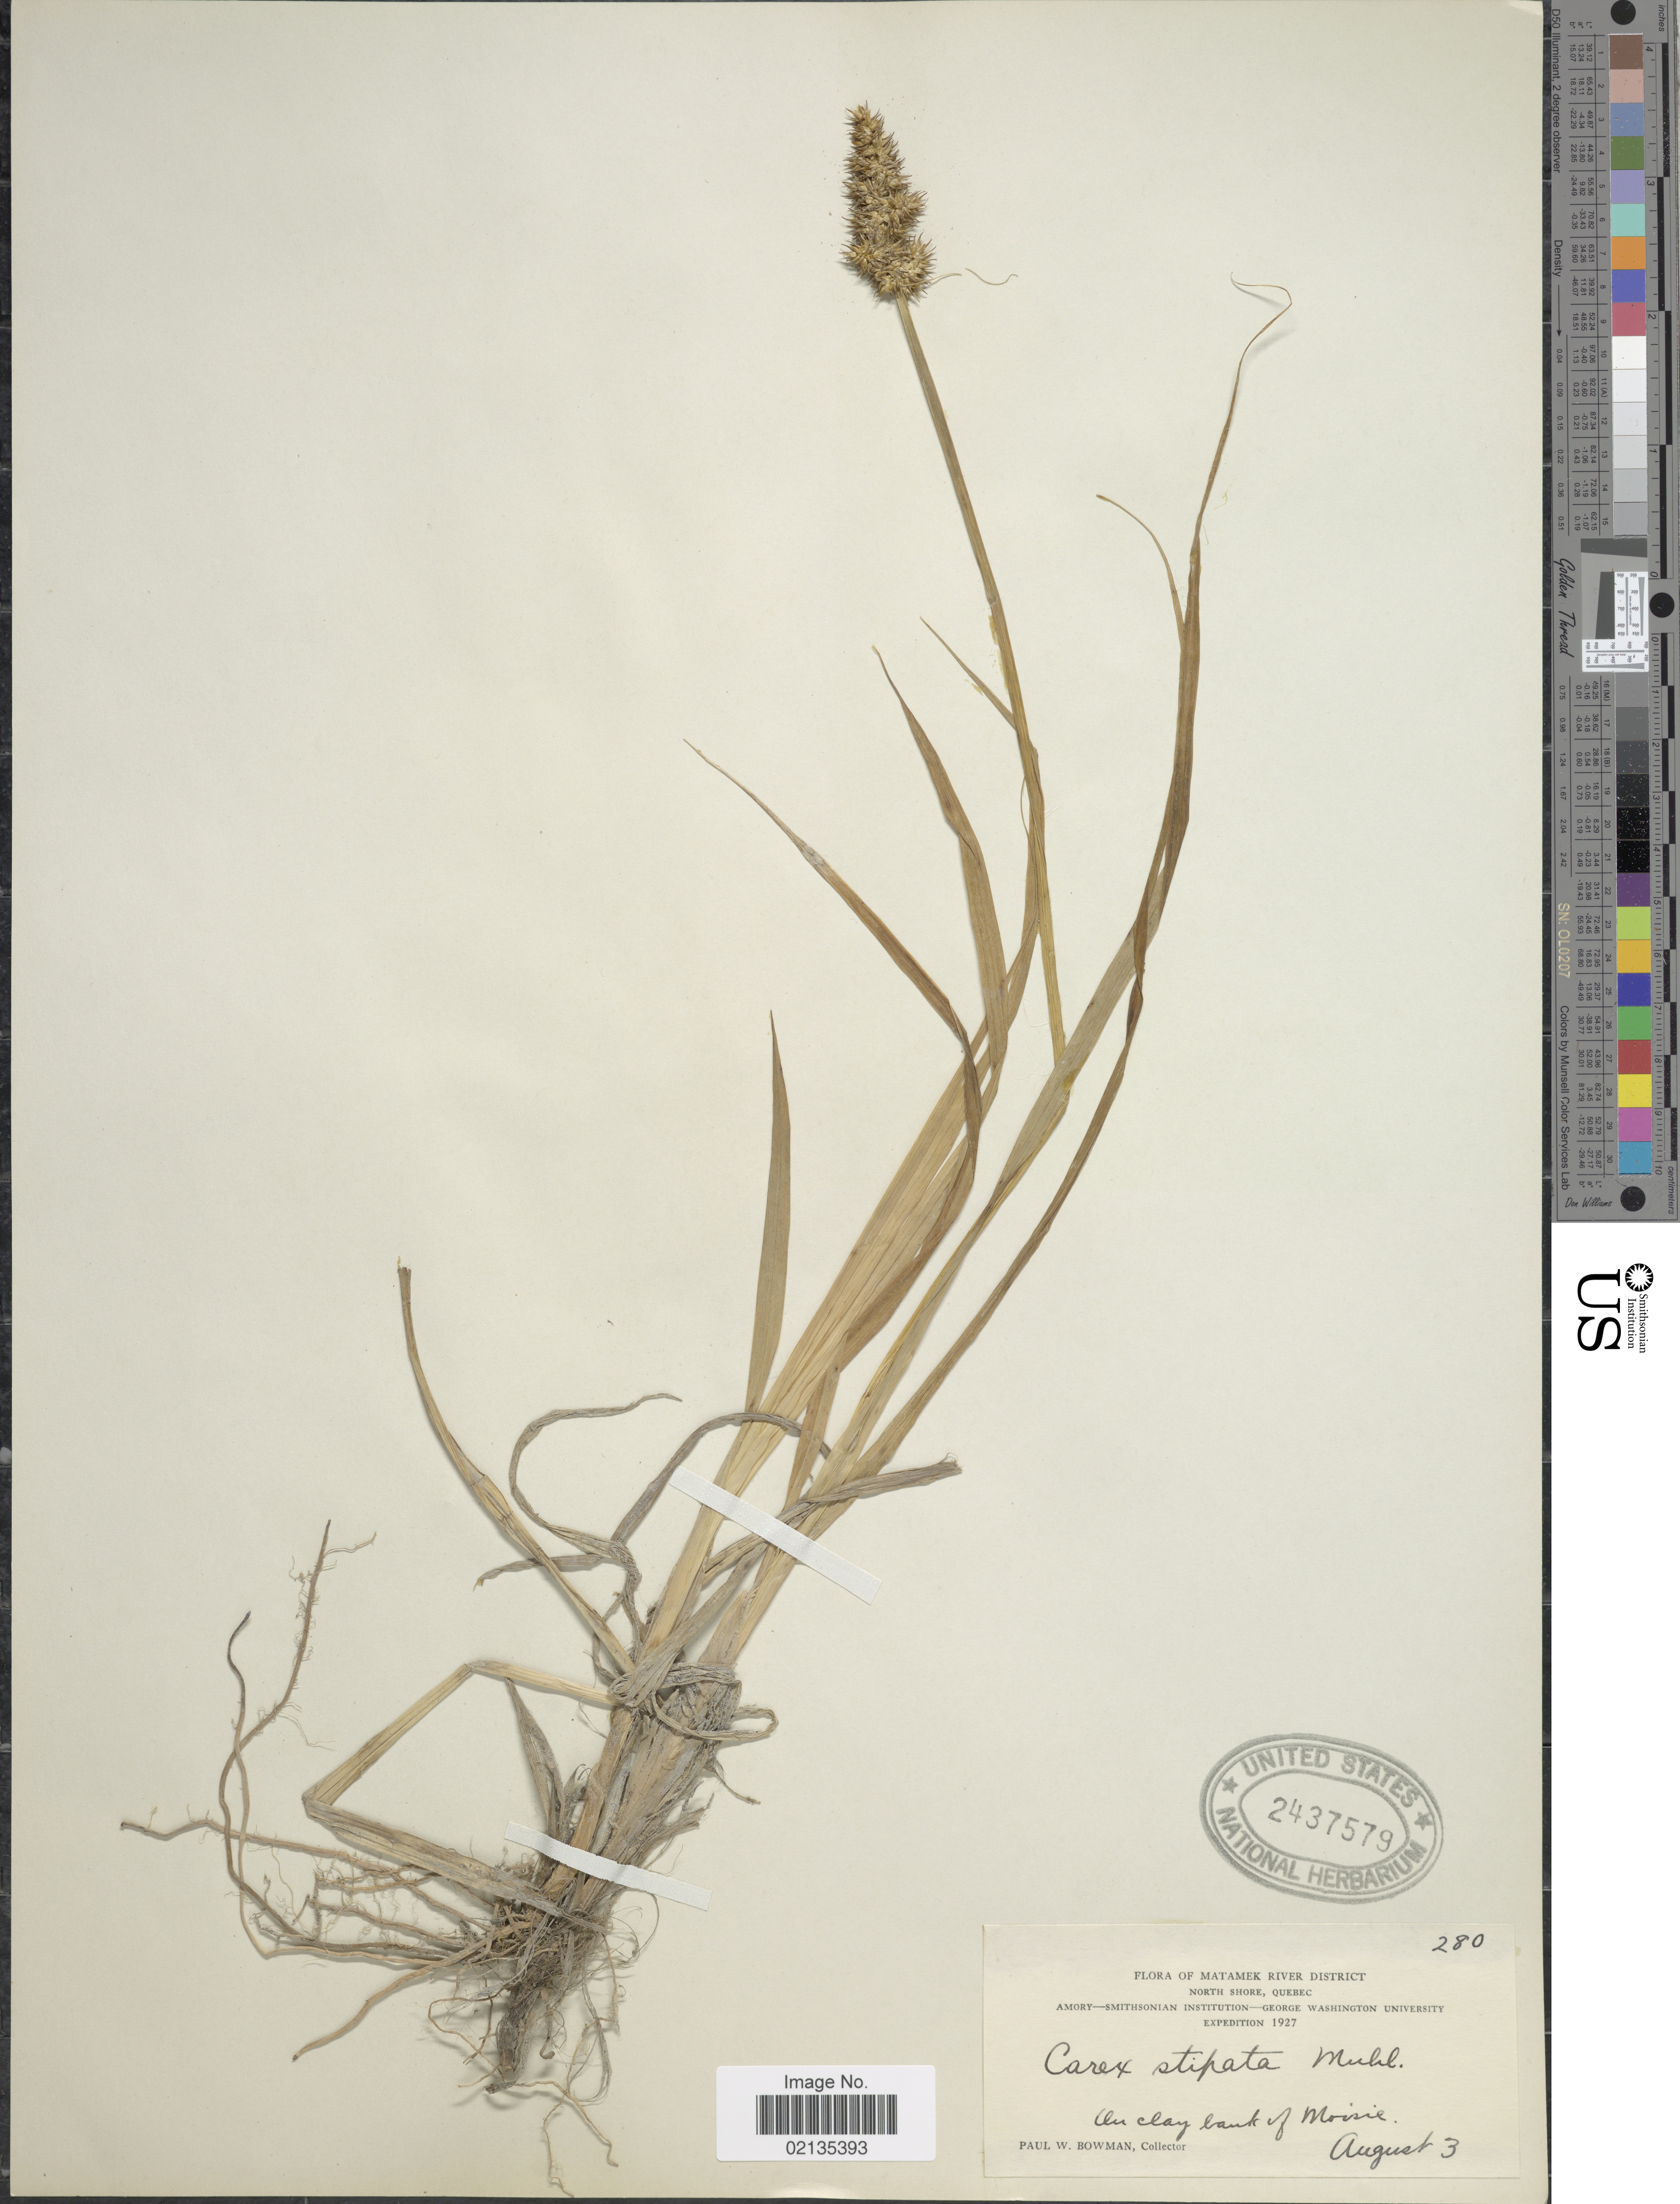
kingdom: Plantae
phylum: Tracheophyta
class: Liliopsida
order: Poales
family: Cyperaceae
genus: Carex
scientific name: Carex stipata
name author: Muhl. ex Willd.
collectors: P. Bowman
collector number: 280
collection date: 1927-03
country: Canada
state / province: Quebec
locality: Matamek River District, North Shore, on clay bank of Moisie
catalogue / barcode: US 2437579